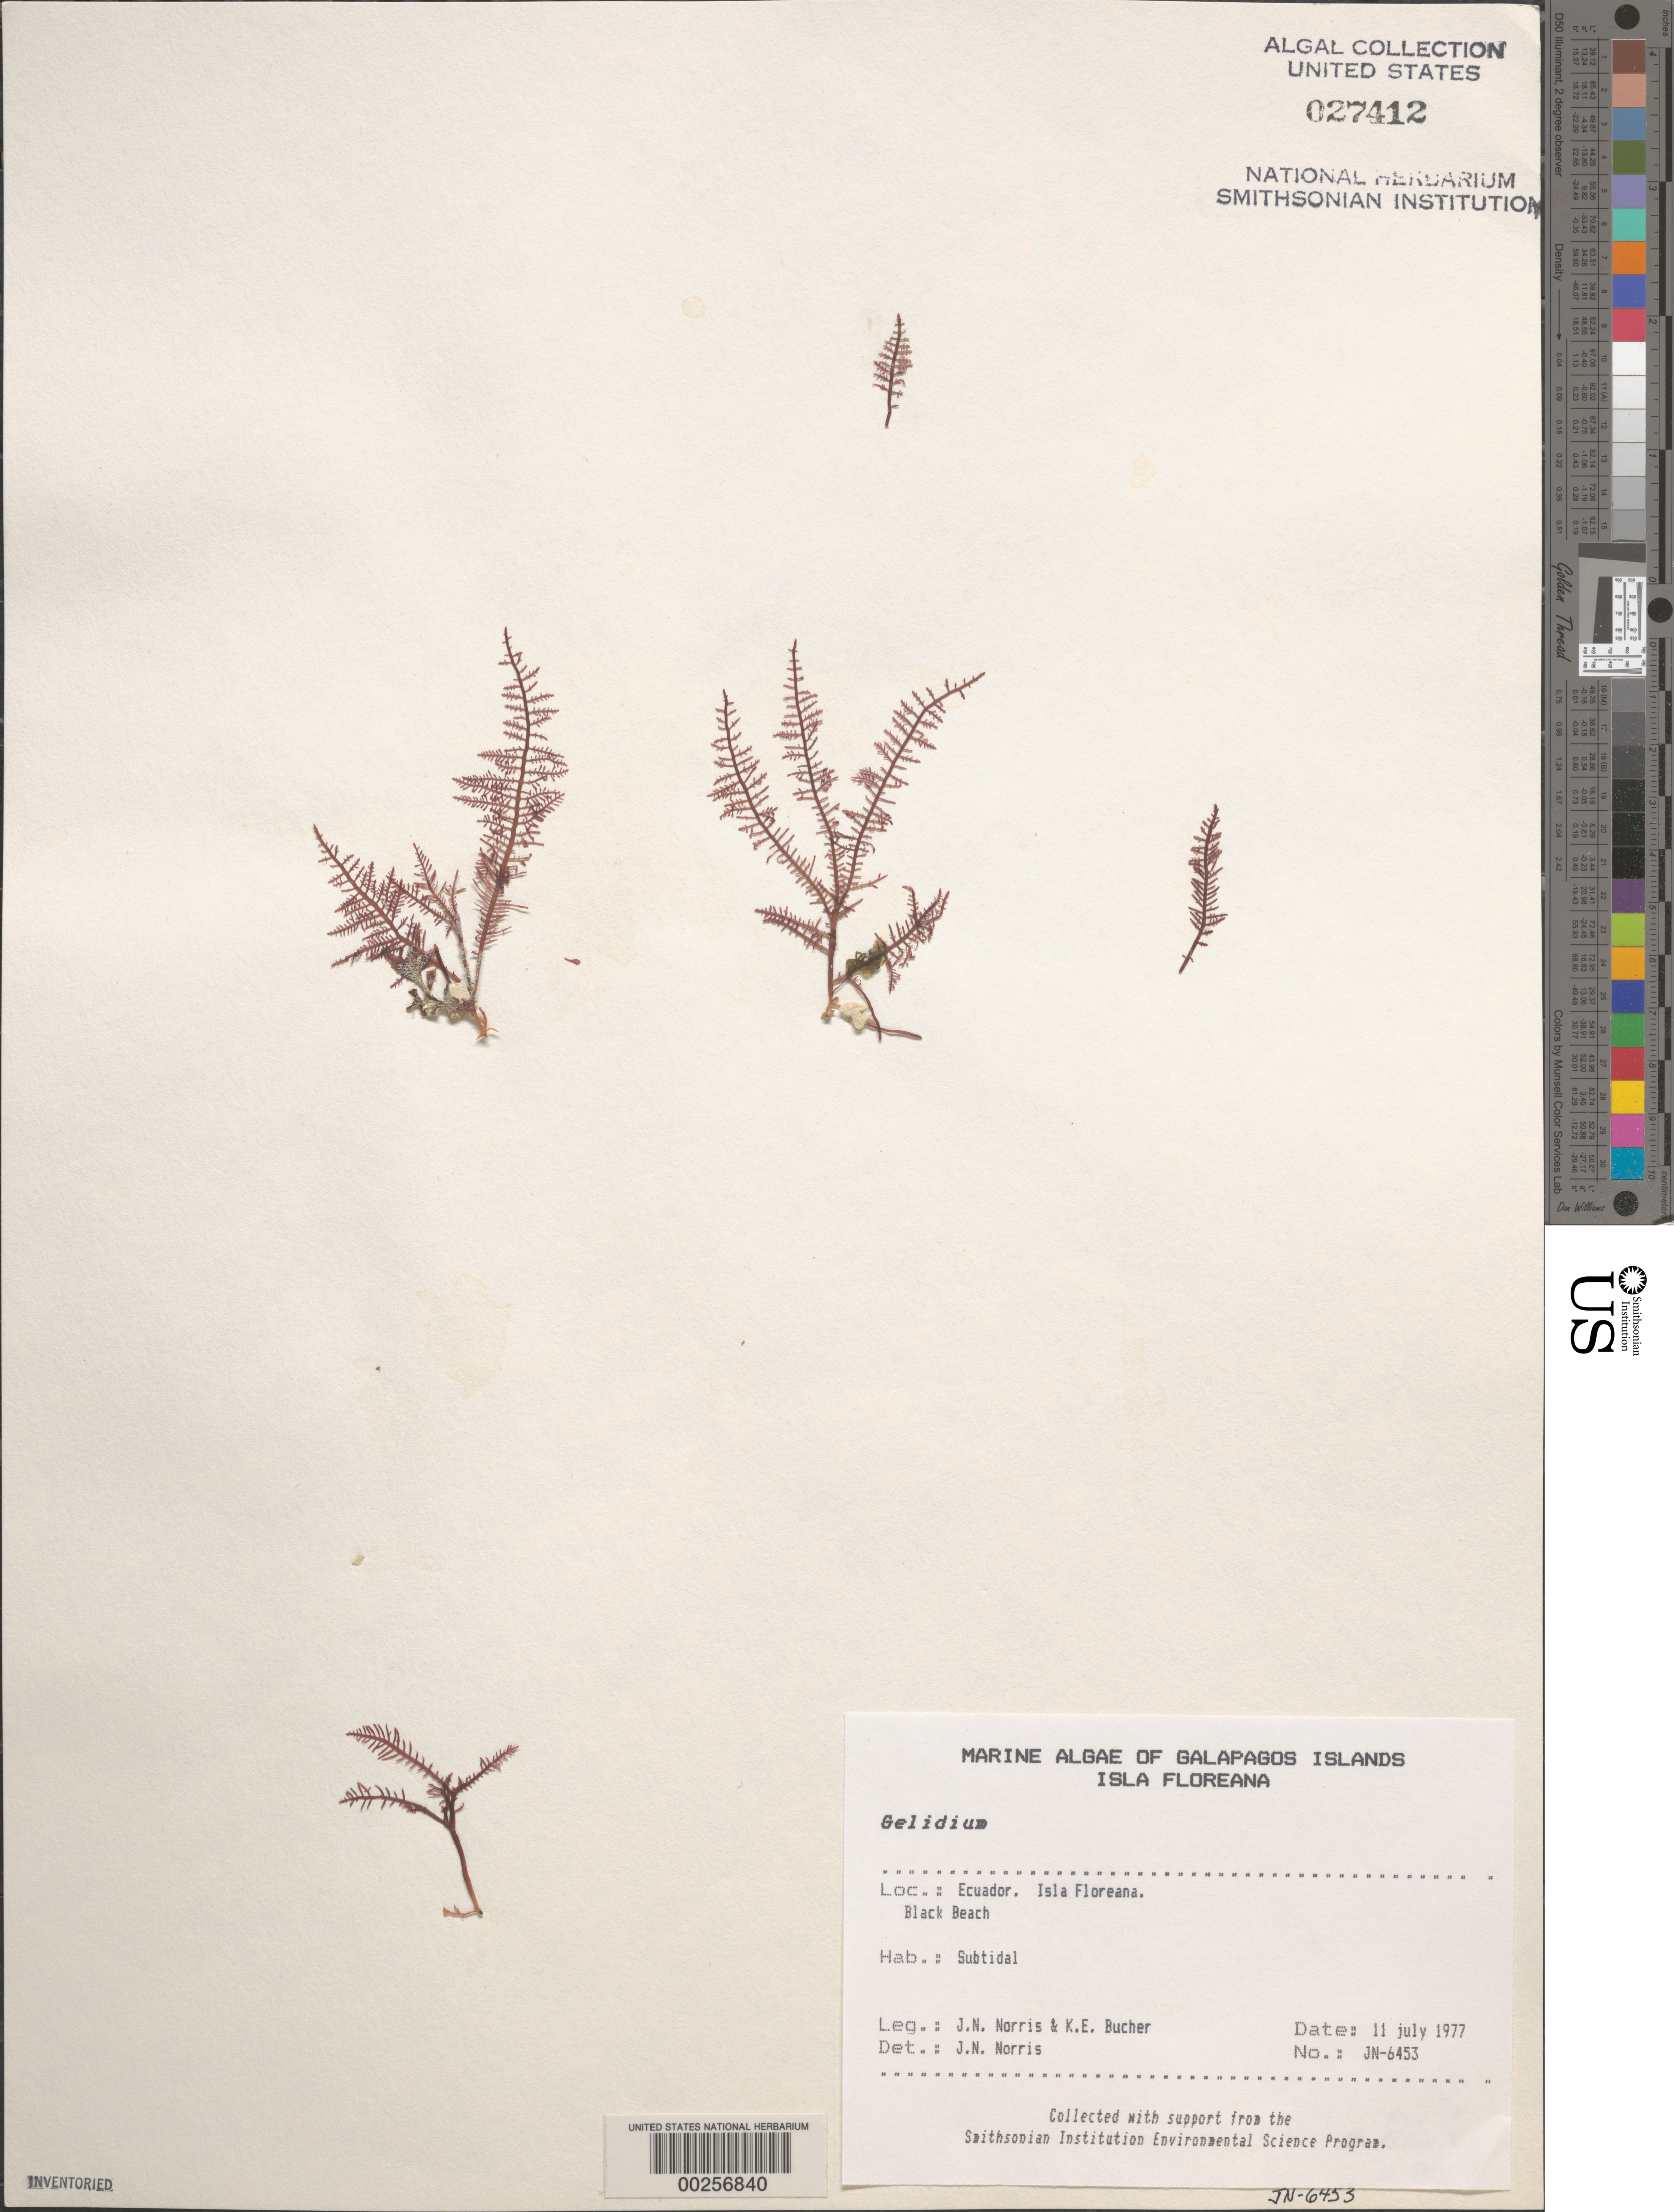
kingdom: Plantae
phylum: Rhodophyta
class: Florideophyceae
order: Gelidiales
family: Gelidiaceae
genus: Gelidium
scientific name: Gelidium sp.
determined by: Norris, James N.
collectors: J. N. Norris & K. E. Bucher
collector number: JN-6453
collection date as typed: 11 Jul 1977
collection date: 1977-07-11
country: Ecuador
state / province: Colón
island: Floreana [Charles, Santa Maria]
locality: Black Beach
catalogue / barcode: US 27412